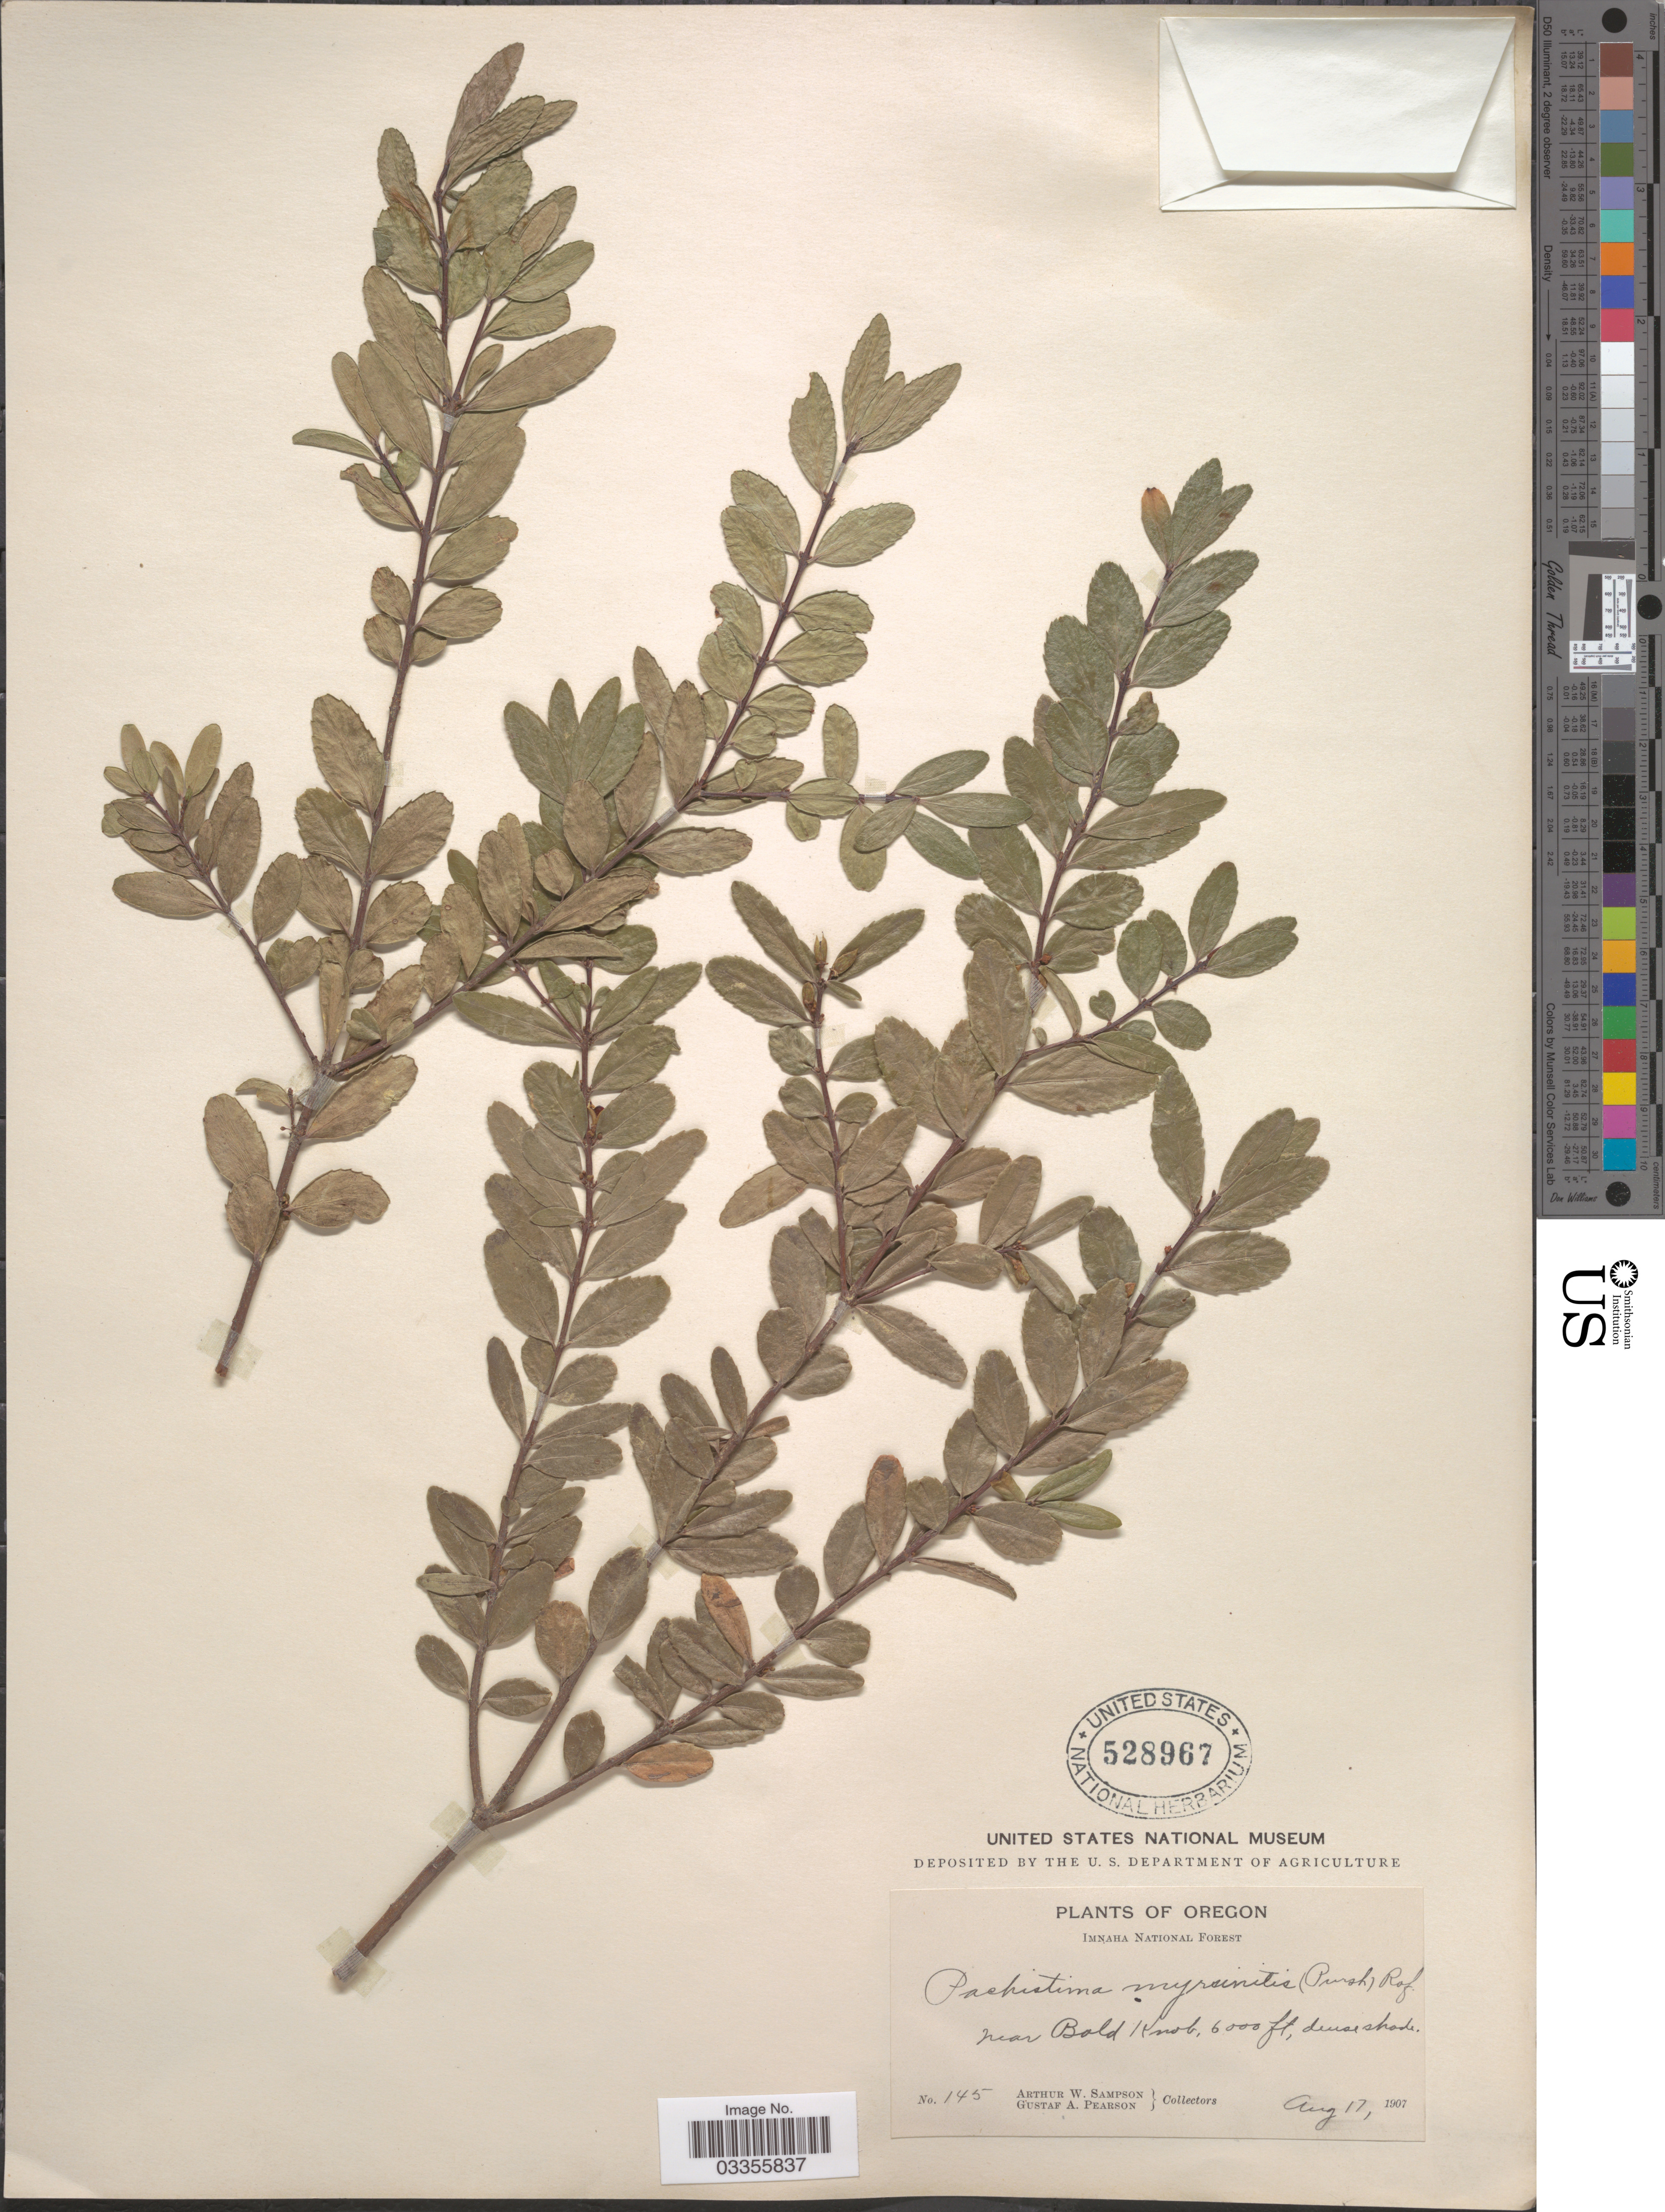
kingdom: Plantae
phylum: Tracheophyta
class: Magnoliopsida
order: Celastrales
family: Celastraceae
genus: Paxistima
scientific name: Paxistima myrsinites subsp. myrsinites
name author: (Pursh) Raf.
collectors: A. Sampson & G. Pearson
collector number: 145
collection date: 1907-08-17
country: United States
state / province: Oregon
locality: Near Bold Knob.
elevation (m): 1829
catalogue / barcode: US 528967